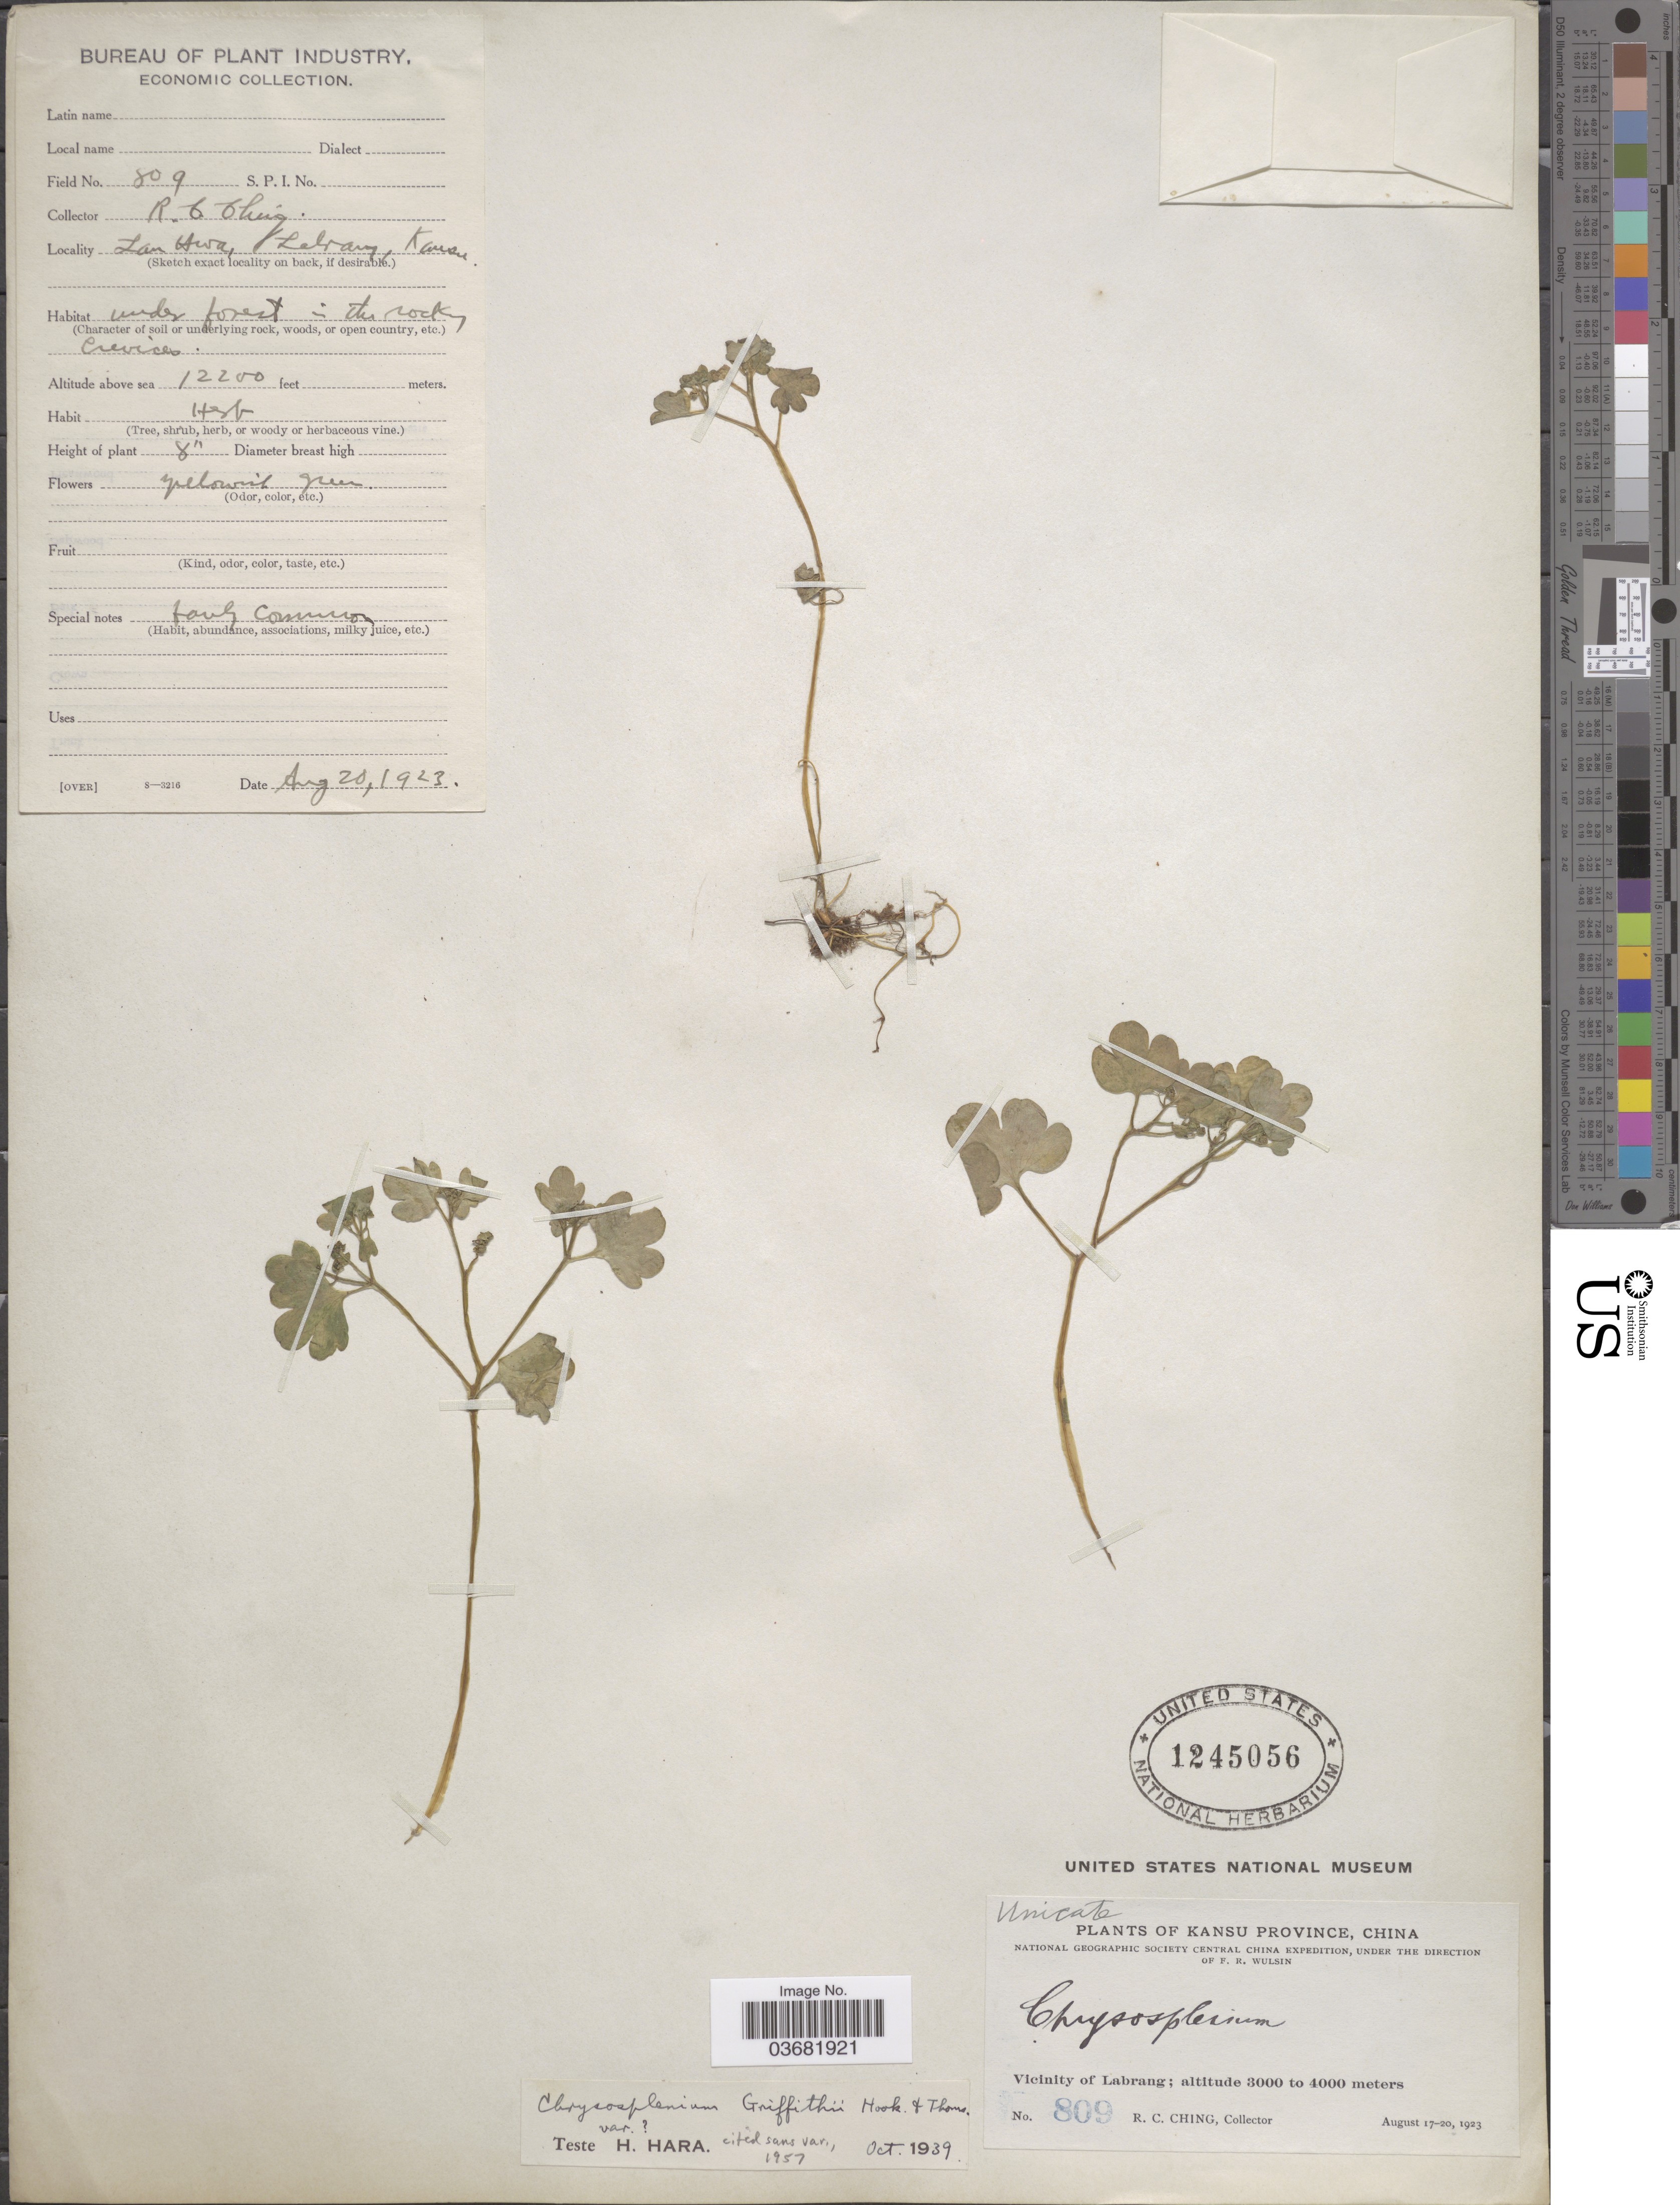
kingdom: Plantae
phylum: Tracheophyta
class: Magnoliopsida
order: Saxifragales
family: Saxifragaceae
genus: Chrysosplenium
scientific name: Chrysosplenium griffithii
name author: Hook. f. & Thomson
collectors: R. C. Ching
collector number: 809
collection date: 1923-08-20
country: China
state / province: Gansu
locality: Lan [illegible text], Labrang, Kansu. Kansu Province. National Geographic Society Central China Expedition. Vicinity of Labrang.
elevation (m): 3719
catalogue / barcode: US 1245056